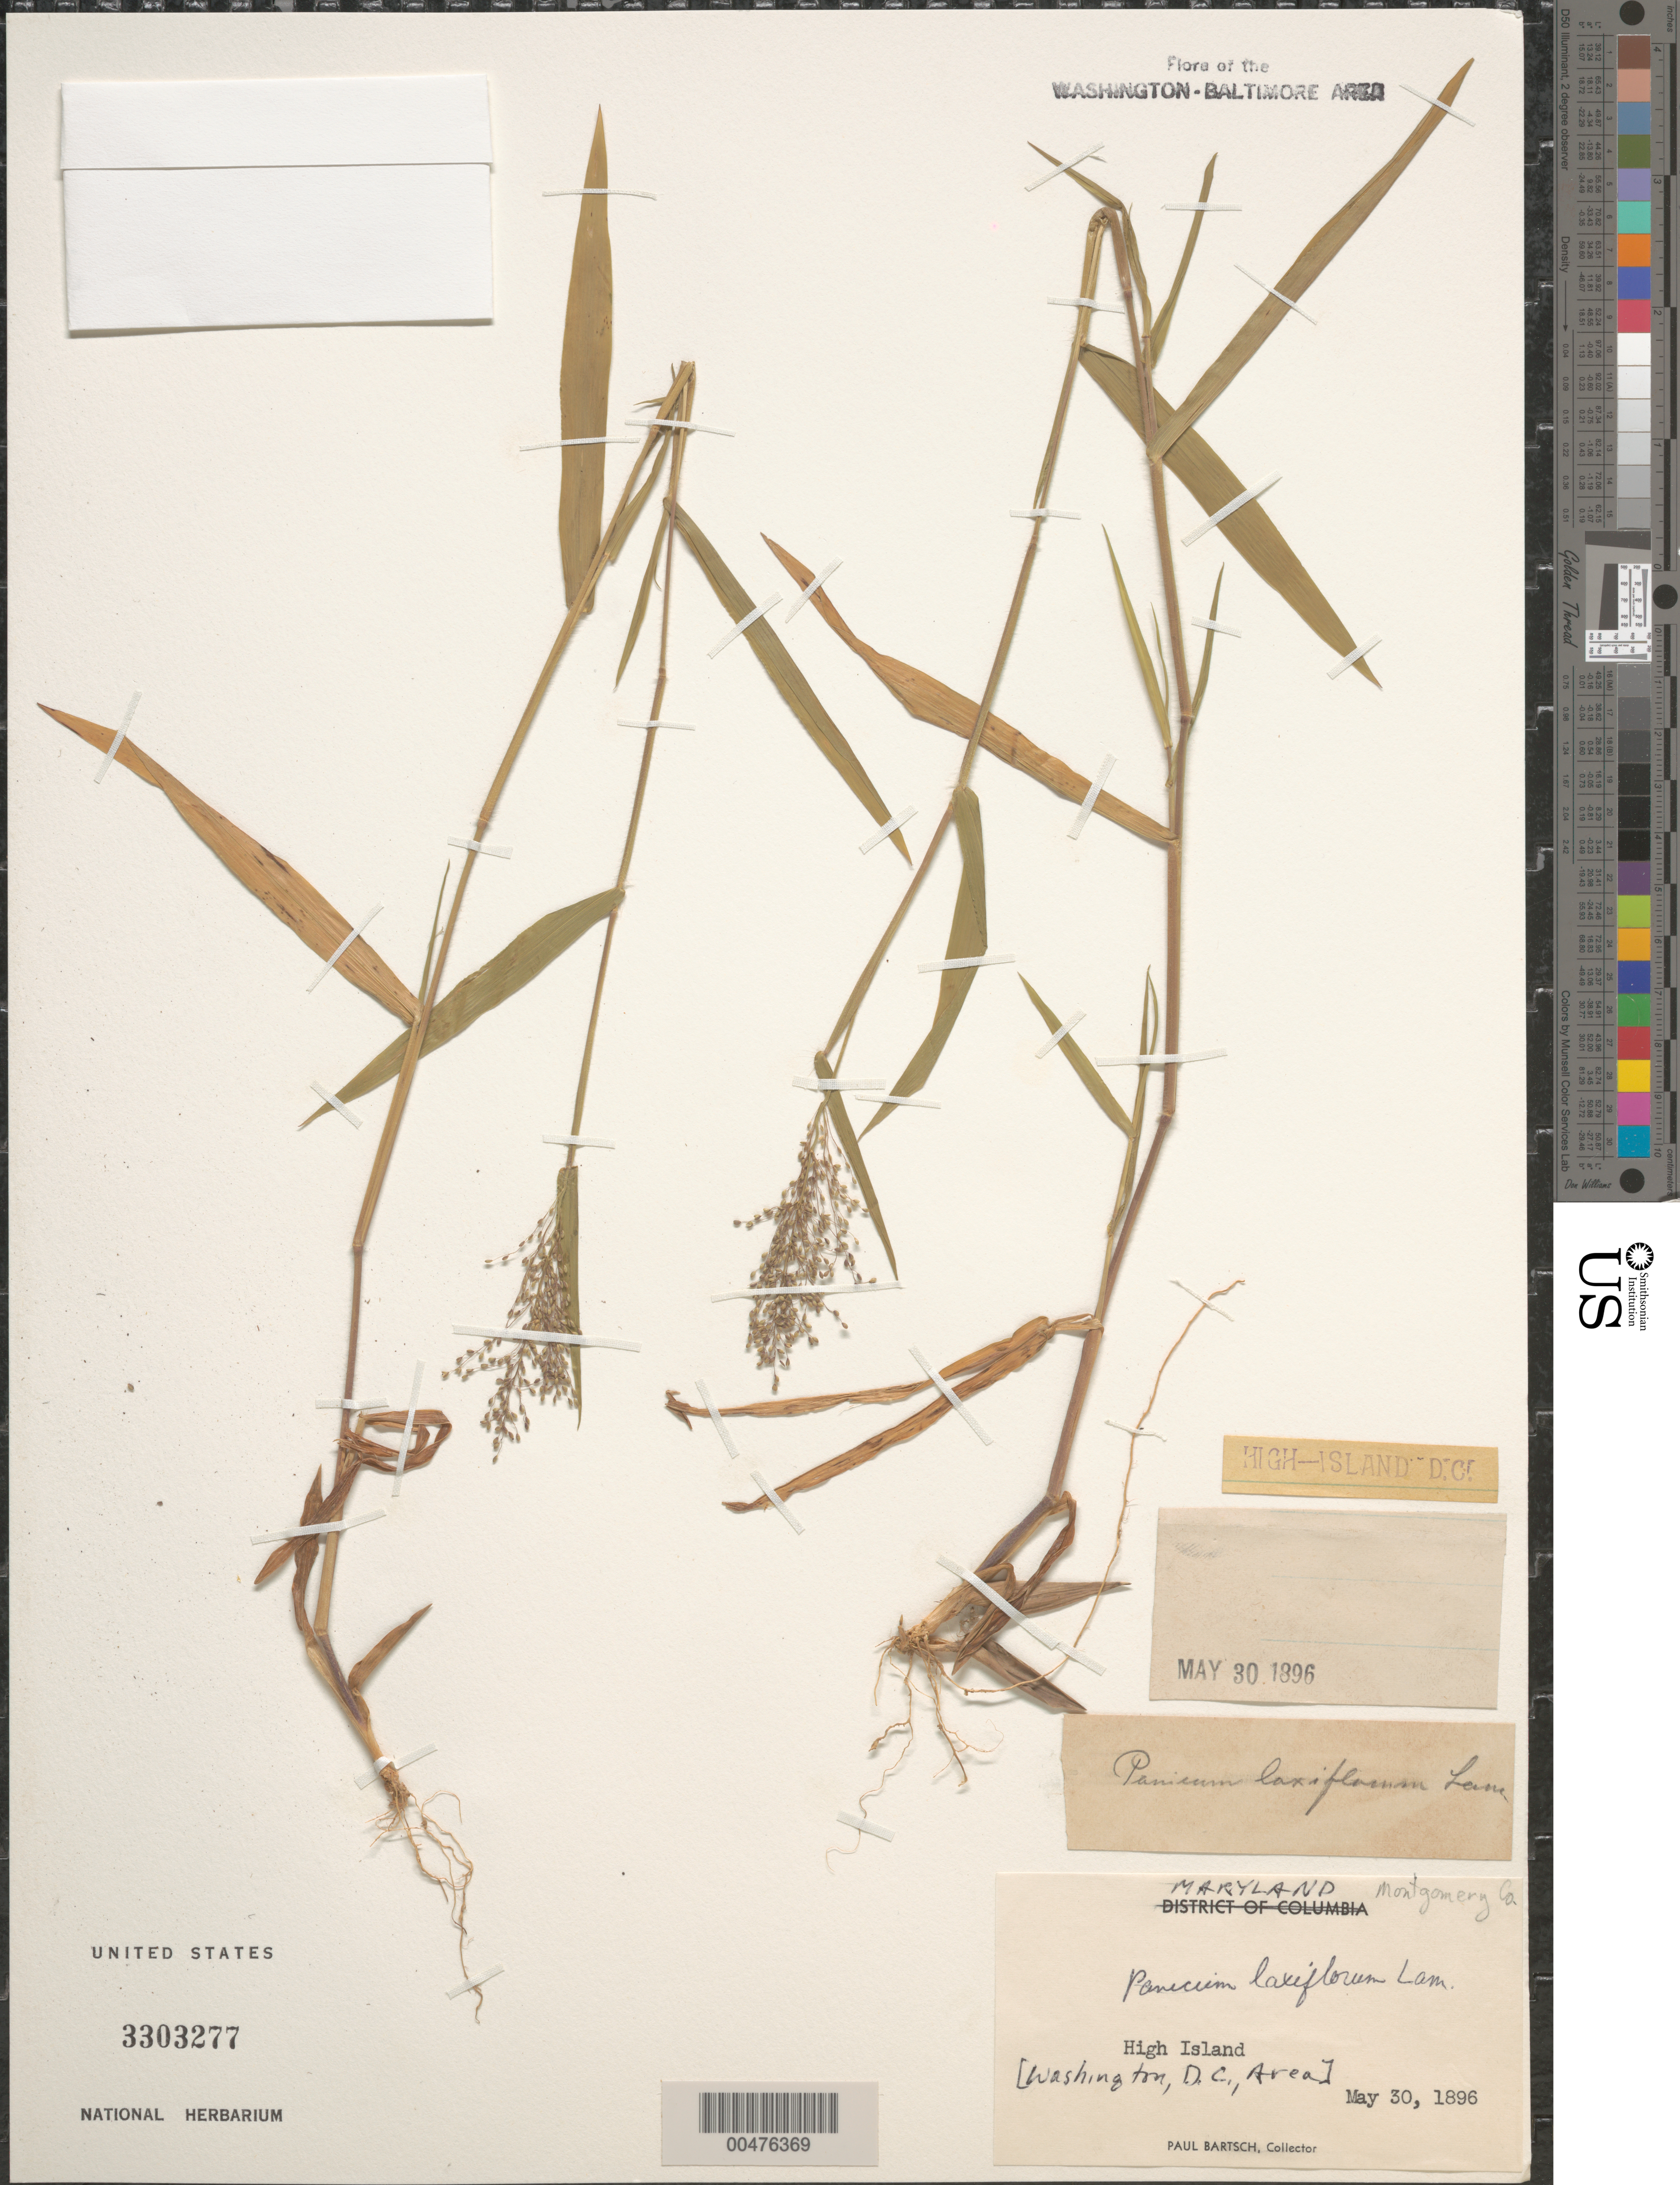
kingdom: Plantae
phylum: Tracheophyta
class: Liliopsida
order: Poales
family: Poaceae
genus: Dichanthelium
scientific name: Dichanthelium laxiflorum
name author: (Lam.) Gould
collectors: P. Bartsch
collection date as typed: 30 May 1896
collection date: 1896-05-30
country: United States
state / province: Maryland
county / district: Montgomery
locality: High Island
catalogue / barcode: US 3303277